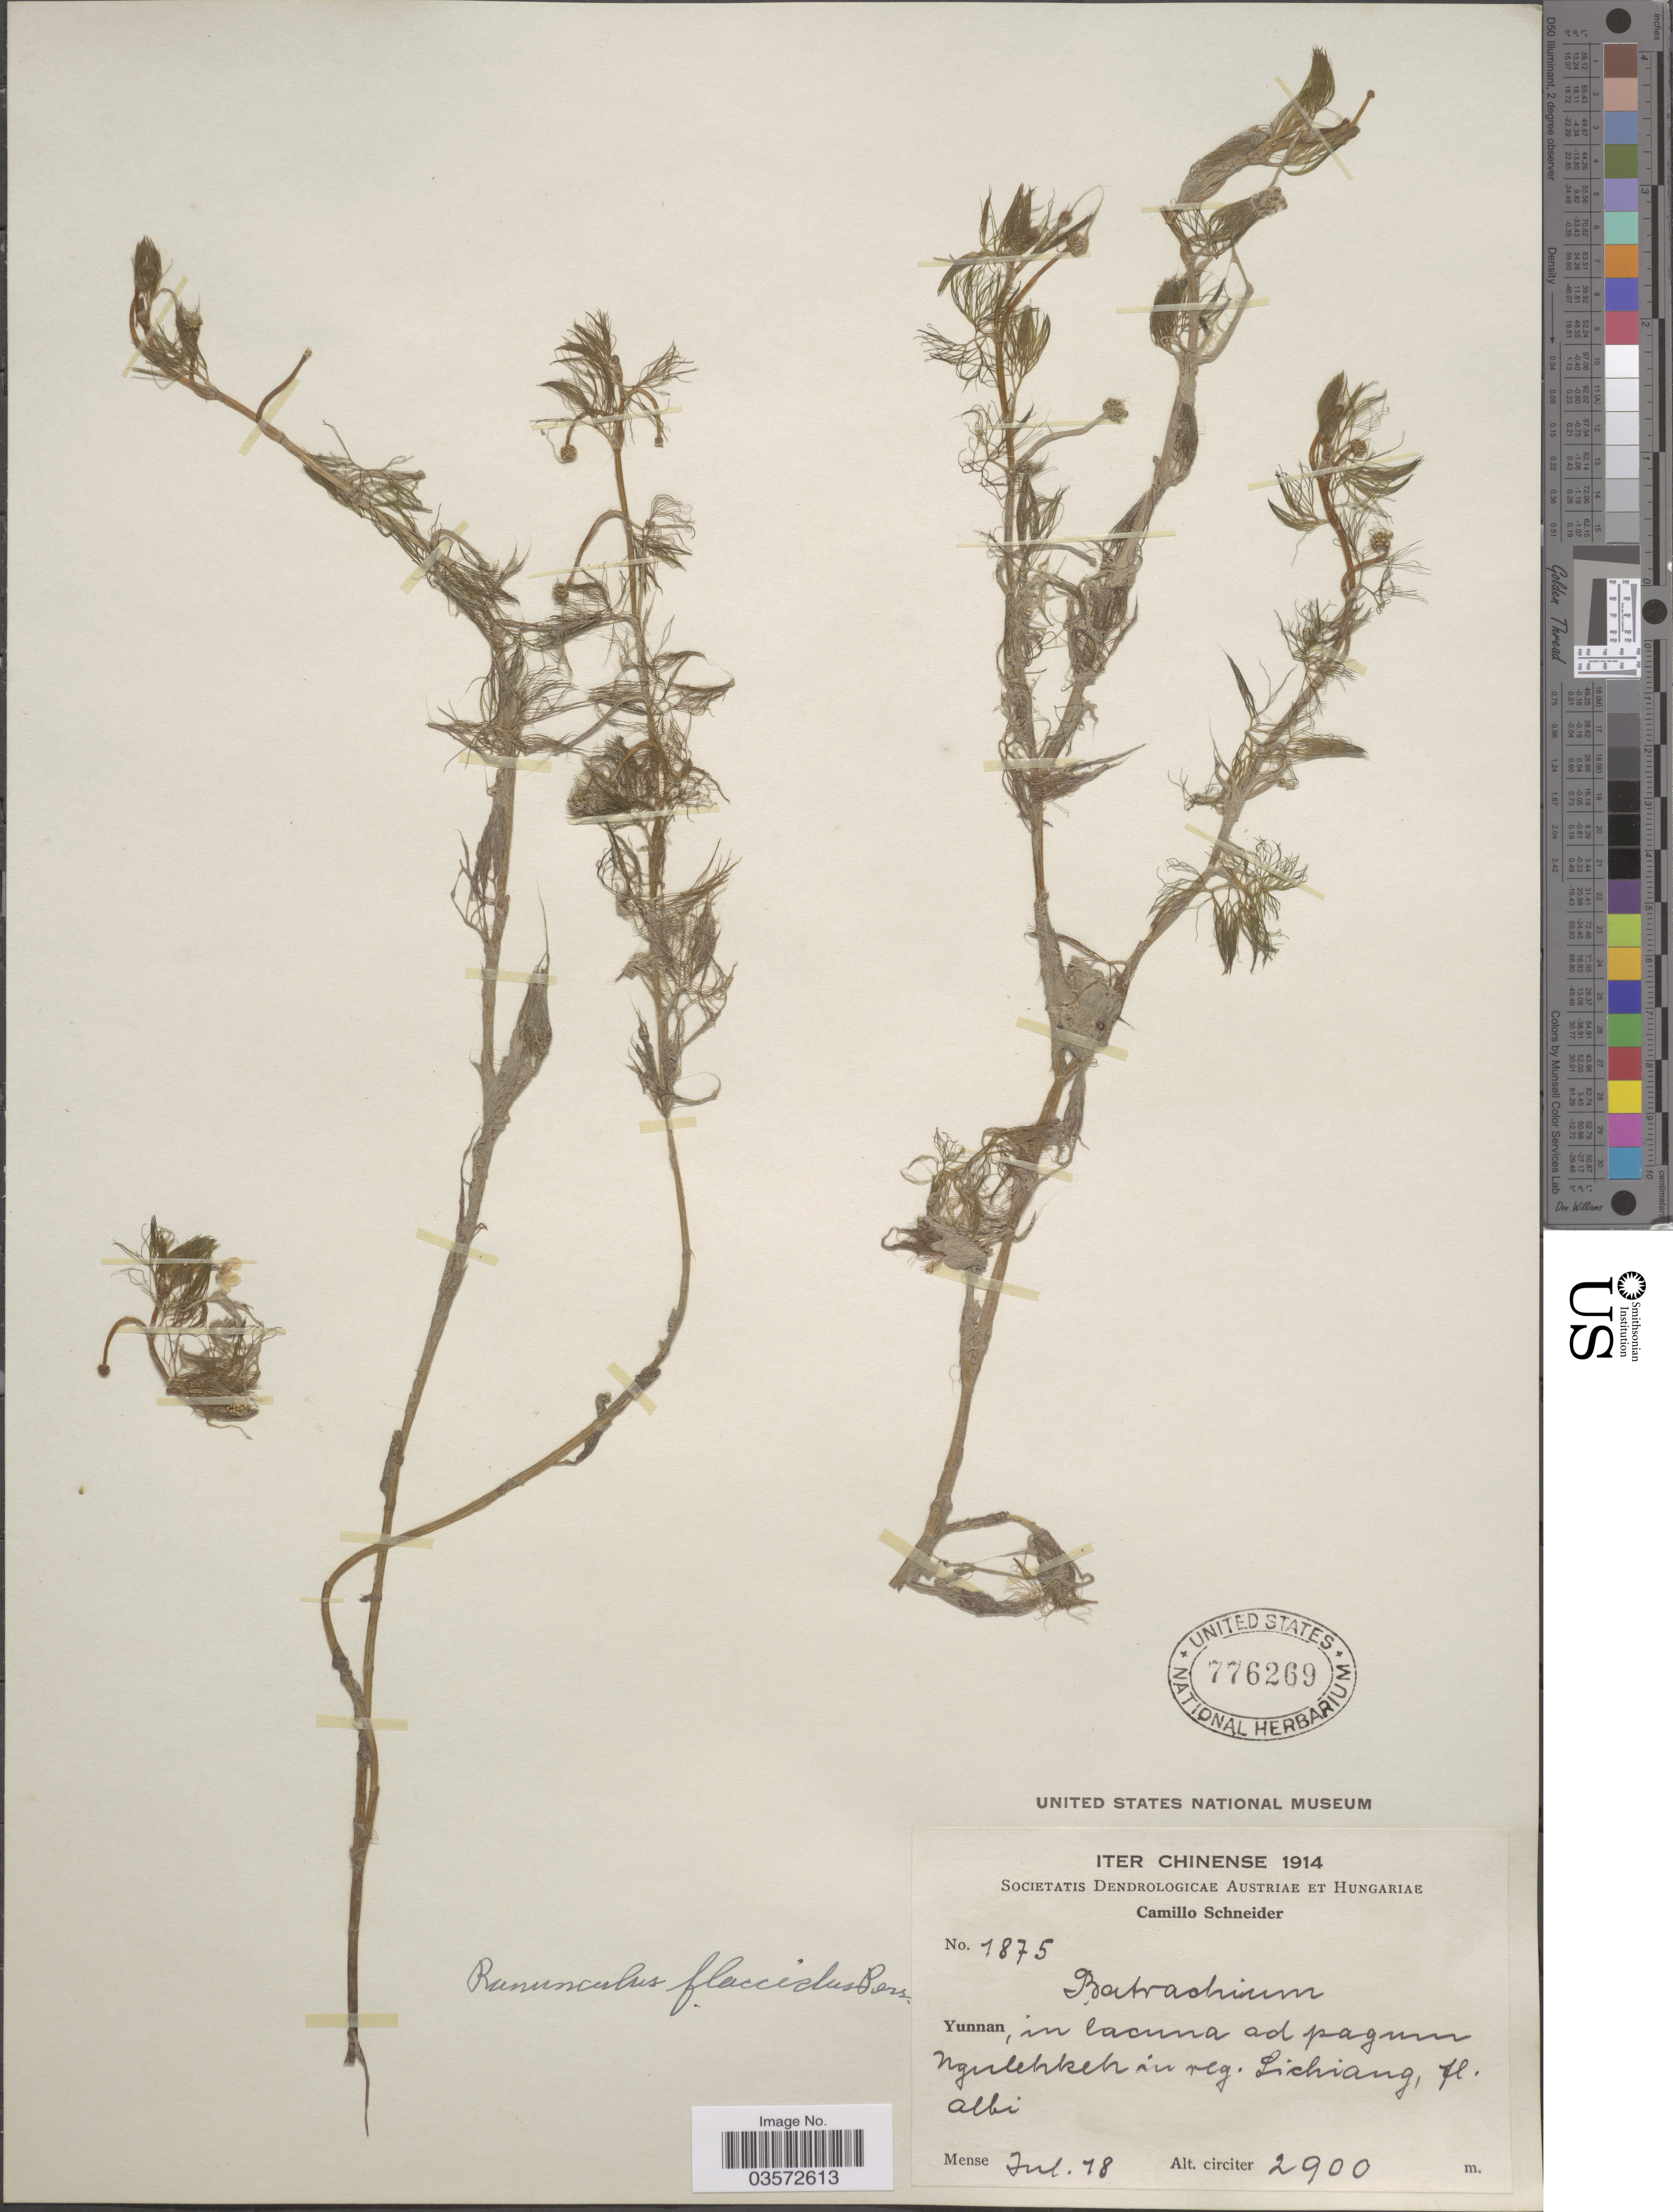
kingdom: Plantae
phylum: Tracheophyta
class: Magnoliopsida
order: Ranunculales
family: Ranunculaceae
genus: Ranunculus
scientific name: Ranunculus flaccidus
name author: Hook. f. & Thomson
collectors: C. K. Schneider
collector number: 1875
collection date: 1914-07-18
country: China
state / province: Yunnan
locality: In lacuna ad pagum ngulehkeh [interpreted] in nez [interpreted]. Lichiang.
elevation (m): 2900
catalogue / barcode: US 776269